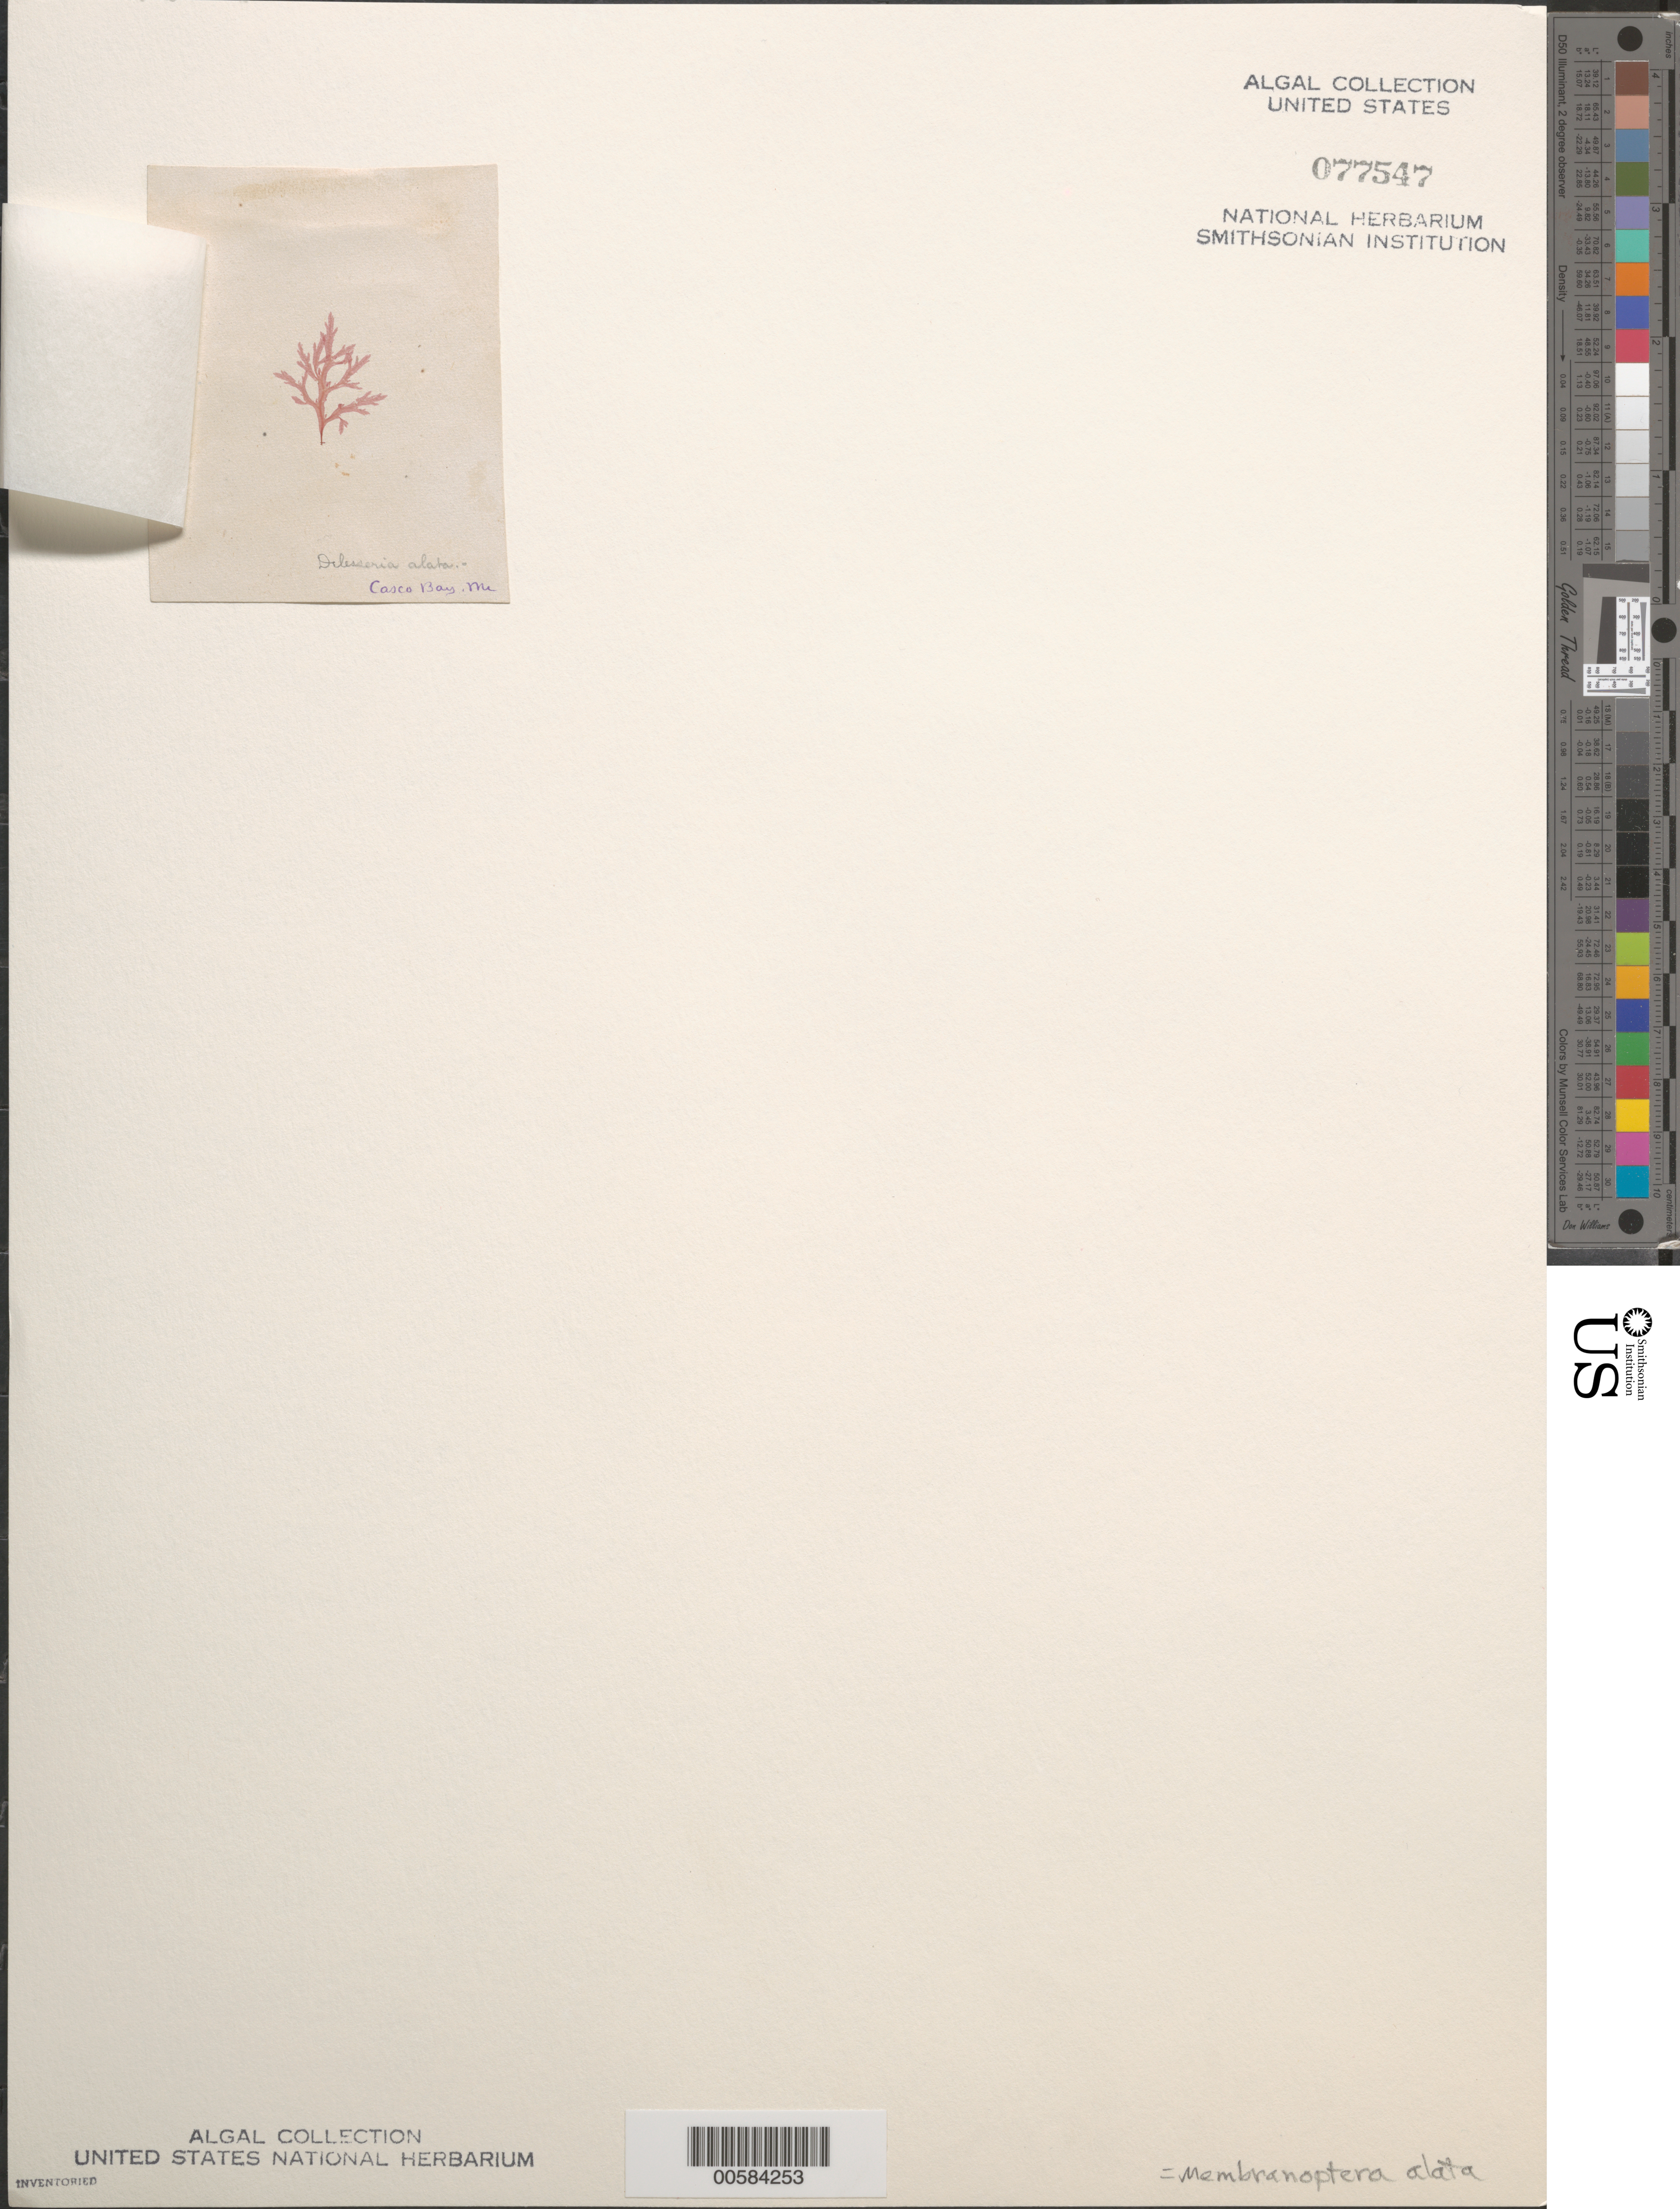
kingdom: Plantae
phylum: Rhodophyta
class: Florideophyceae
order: Ceramiales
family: Delesseriaceae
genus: Membranoptera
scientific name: Membranoptera alata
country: United States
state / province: Maine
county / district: Cumberland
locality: Casco Bay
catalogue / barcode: US 77547